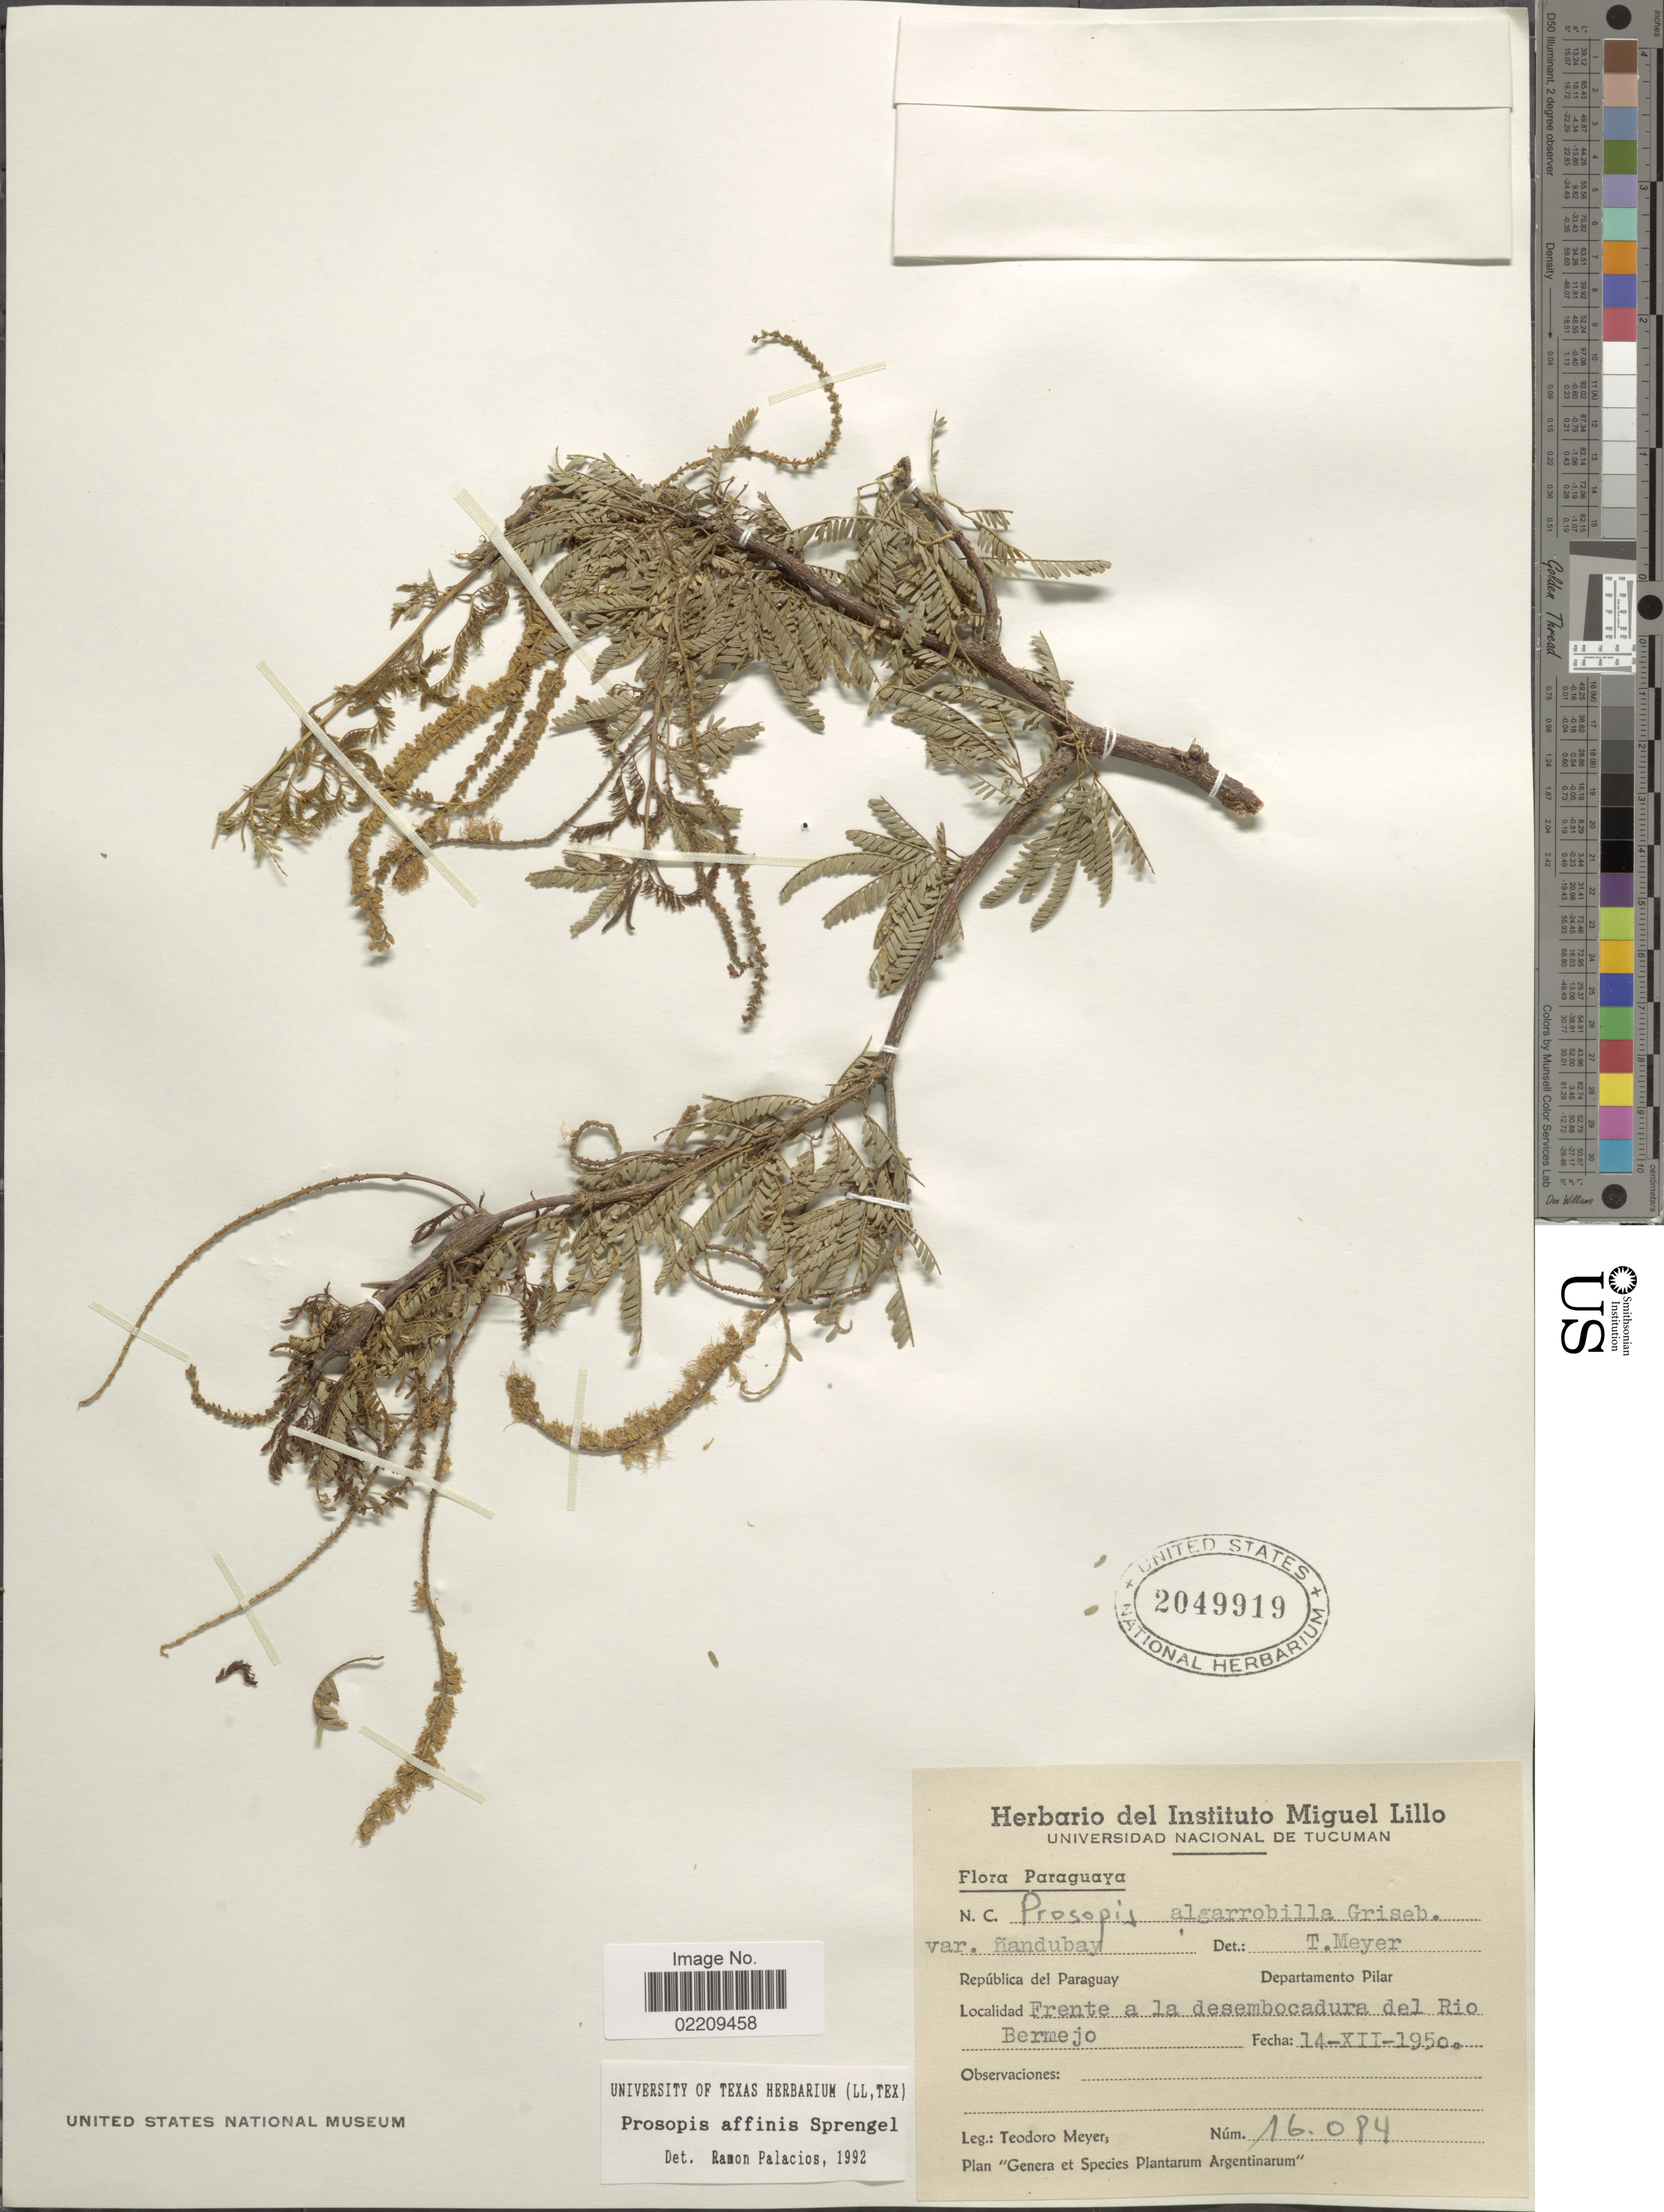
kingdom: Plantae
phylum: Tracheophyta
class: Magnoliopsida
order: Fabales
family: Fabaceae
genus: Neltuma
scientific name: Neltuma affinis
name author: (Spreng.) C. E. Hughes & G.P. Lewis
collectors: T. Meyer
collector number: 16.084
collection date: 1950-12-14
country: Paraguay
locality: Republica del Paraguay, Departamento Pilar, frente a la desembocadura del Rio Bermejo.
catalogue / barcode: US 2049919